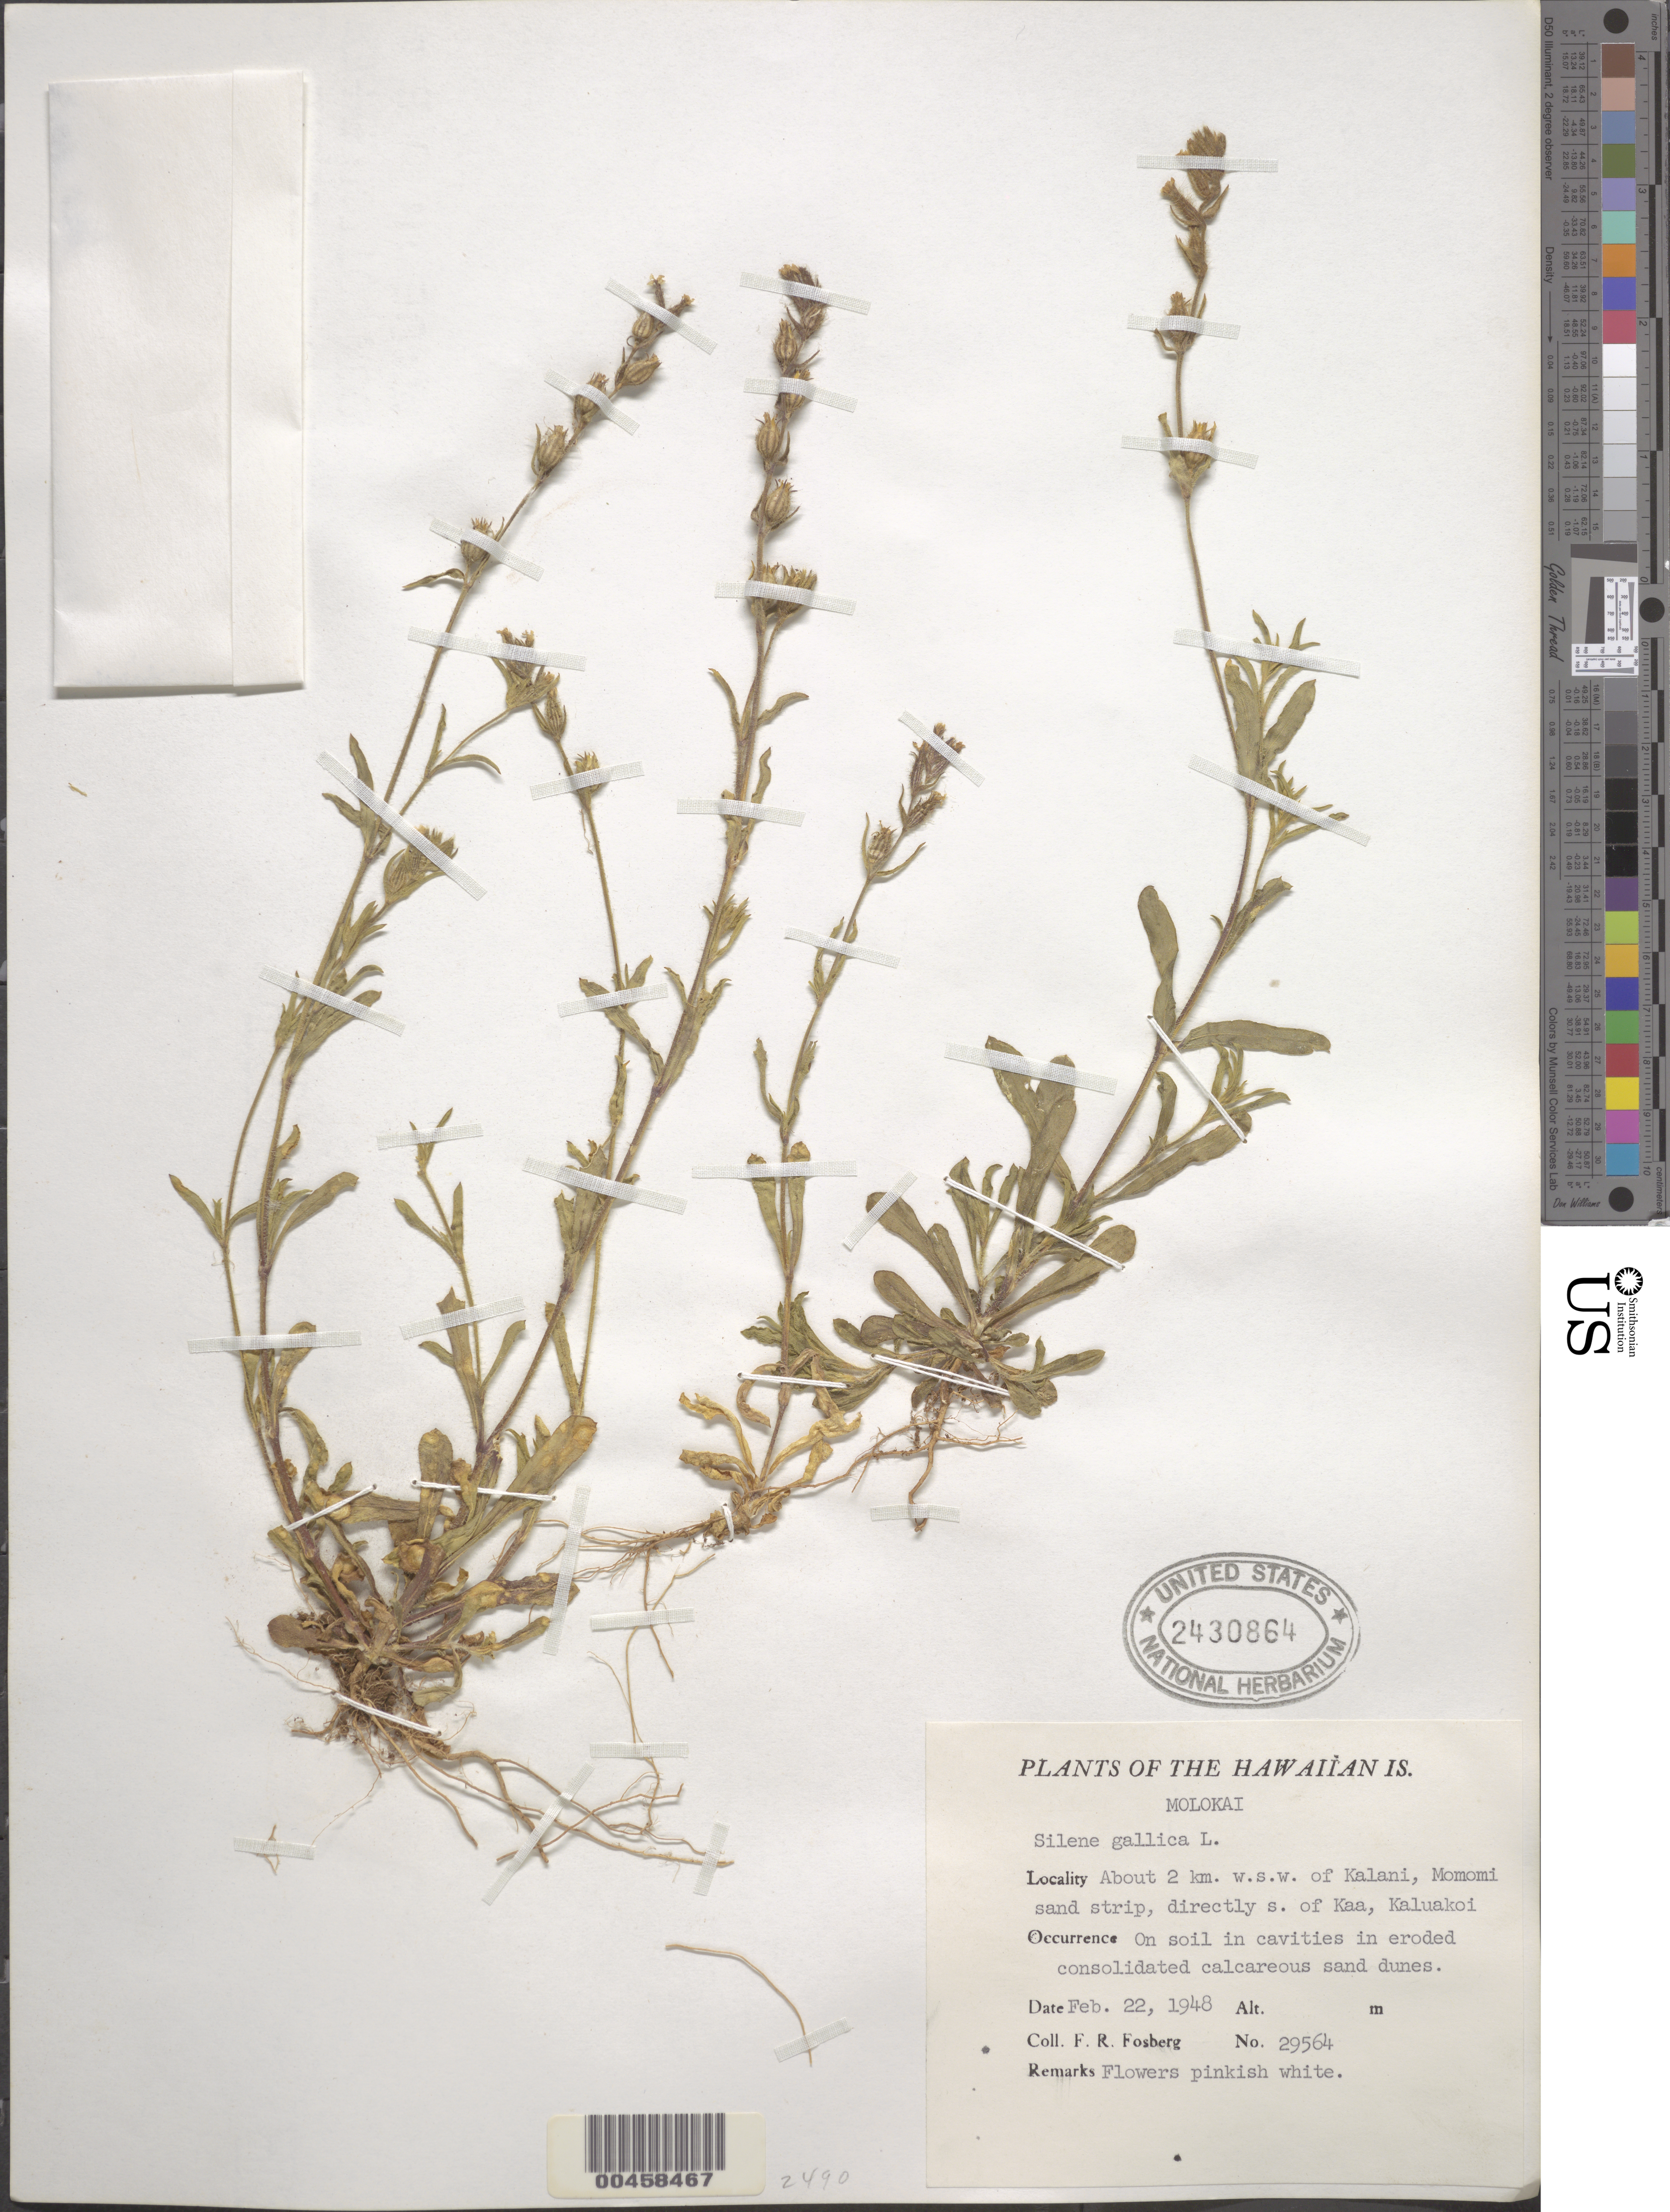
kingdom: Plantae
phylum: Tracheophyta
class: Magnoliopsida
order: Caryophyllales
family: Caryophyllaceae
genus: Silene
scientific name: Silene gallica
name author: L.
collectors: F. R. Fosberg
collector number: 29564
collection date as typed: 22 Feb 1948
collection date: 1948-02-22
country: United States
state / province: Hawaii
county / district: Maui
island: Moloka'i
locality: About 2 km. W.S.W. of Kalani, Momomi sand strip, directly S. of Kaa, Kaluakoi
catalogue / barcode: US 2430864